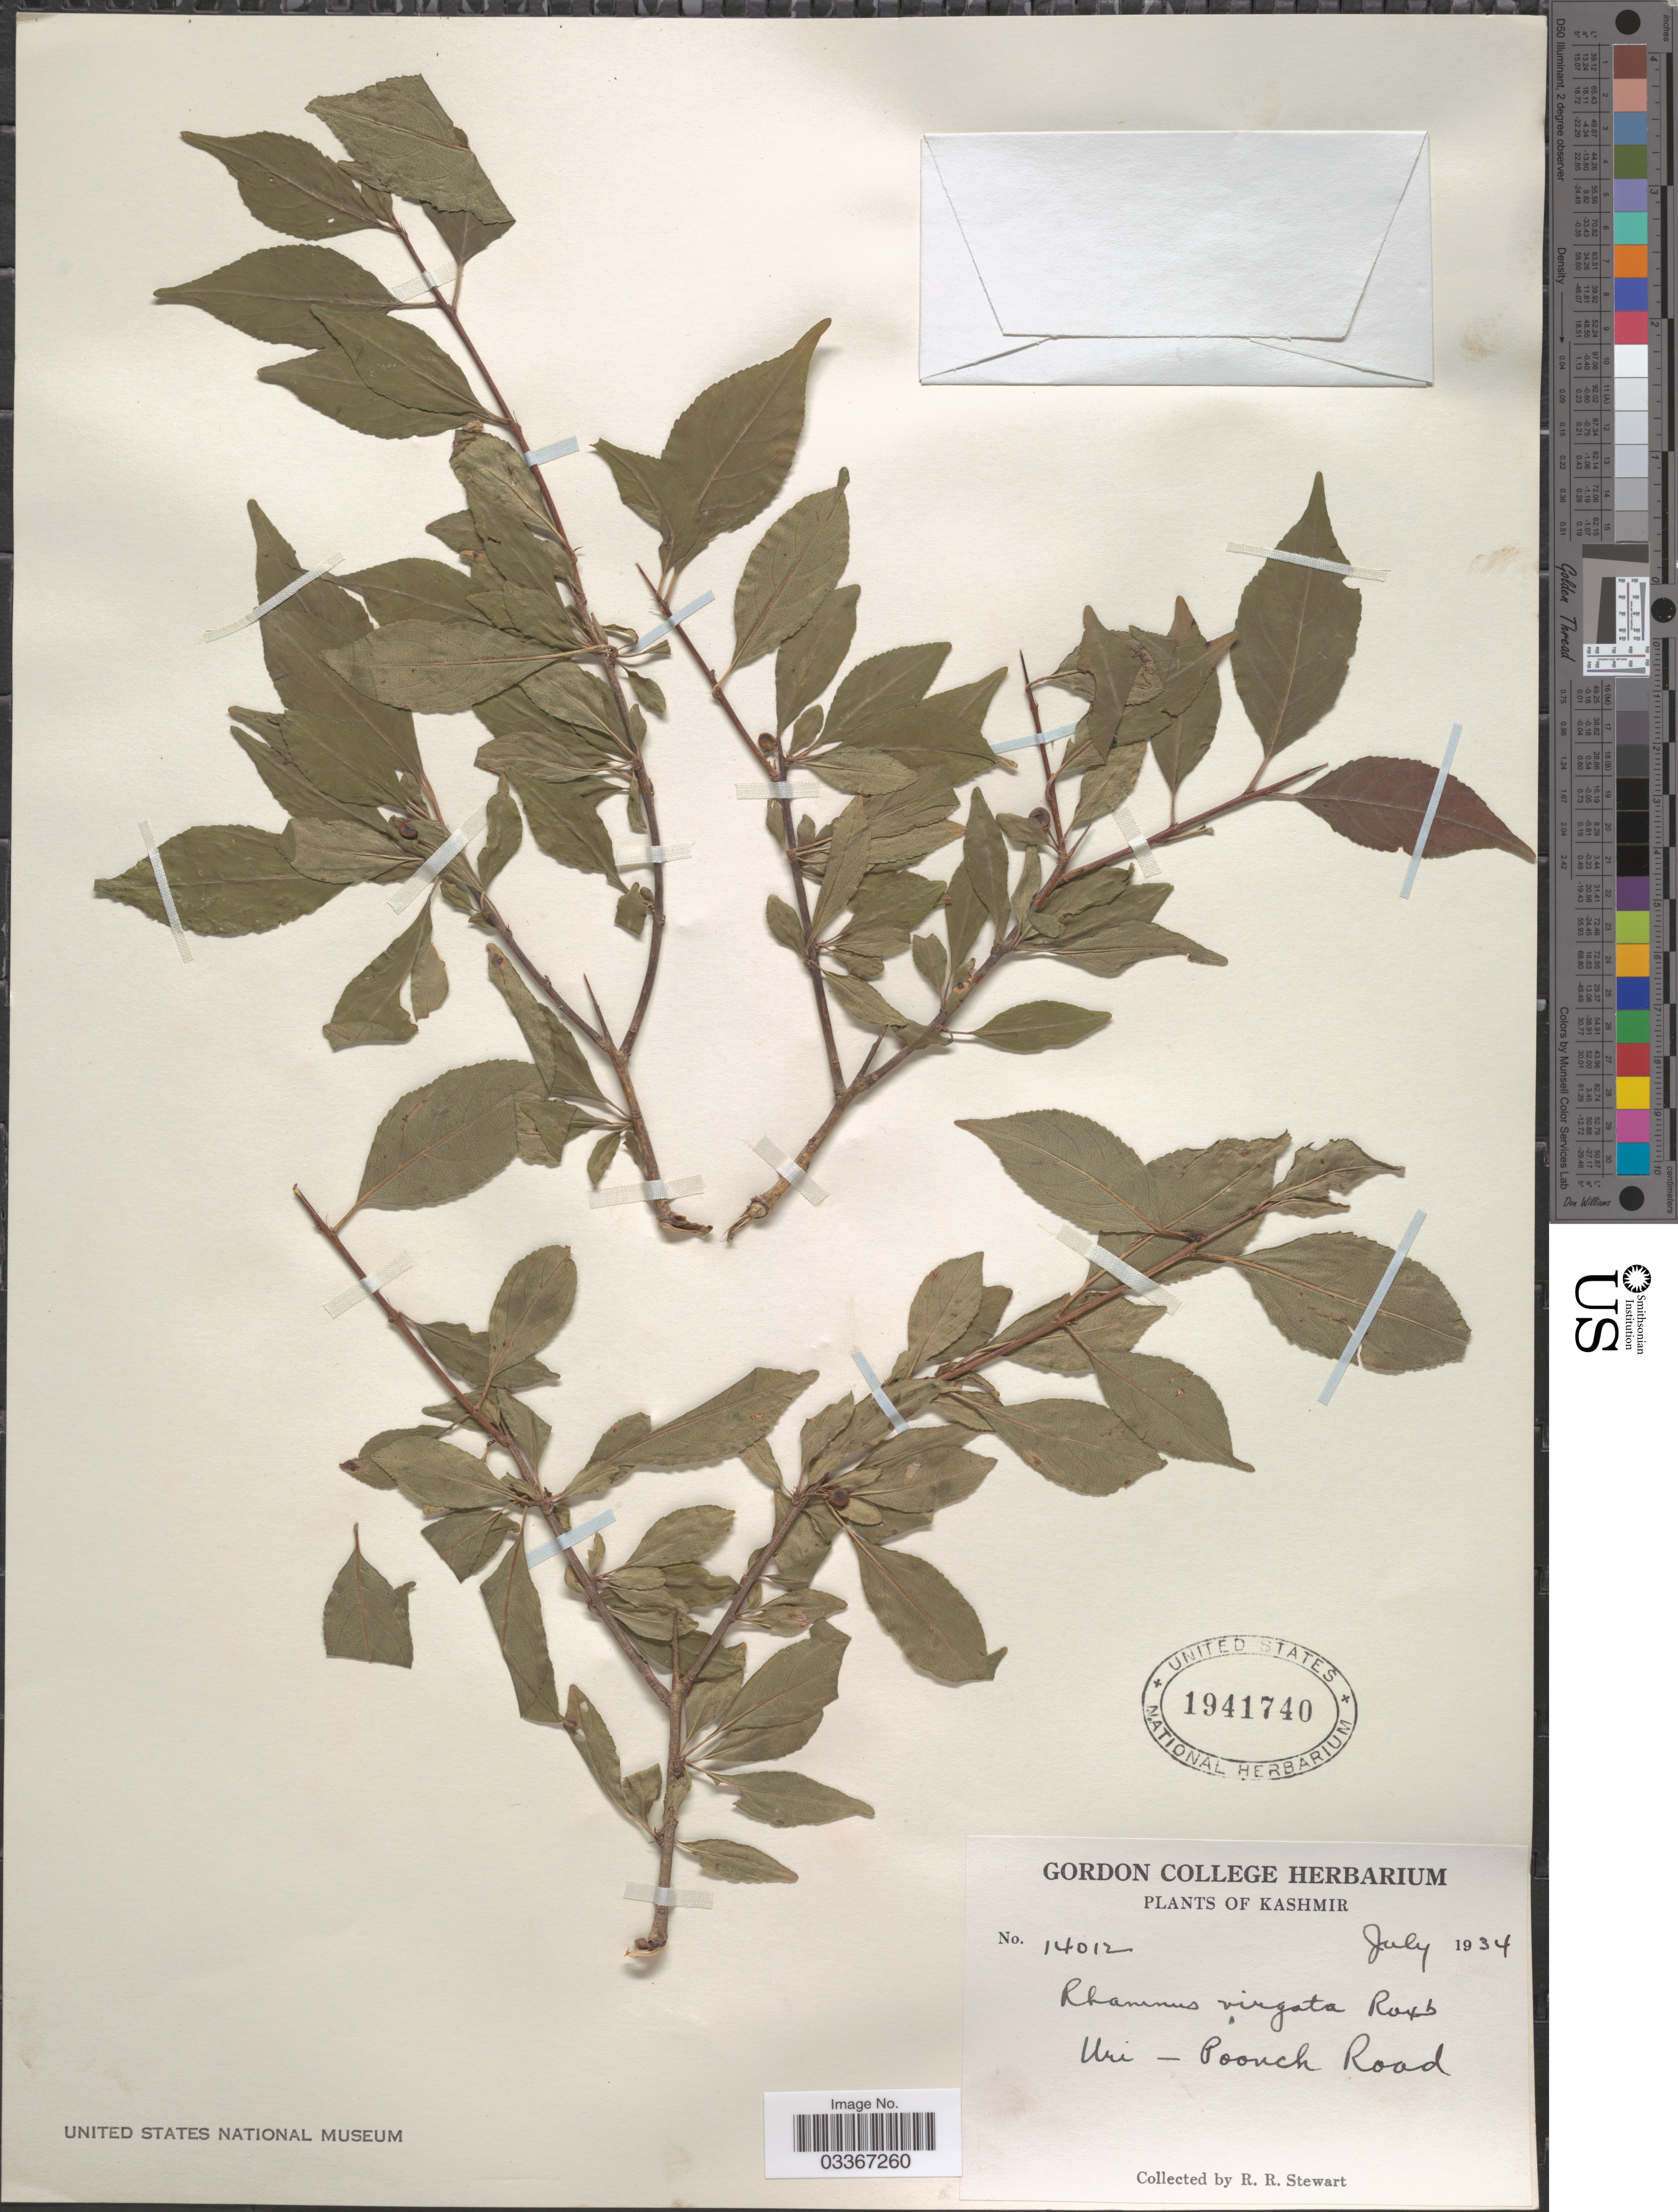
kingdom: Plantae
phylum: Tracheophyta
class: Magnoliopsida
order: Rosales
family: Rhamnaceae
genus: Rhamnus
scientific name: Rhamnus virgata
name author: Roxb.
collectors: R. Stewart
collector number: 14012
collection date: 1934-07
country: India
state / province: Jammu and Kashmir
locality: Kashmir. Uri - Poonch Road.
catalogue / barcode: US 1941740